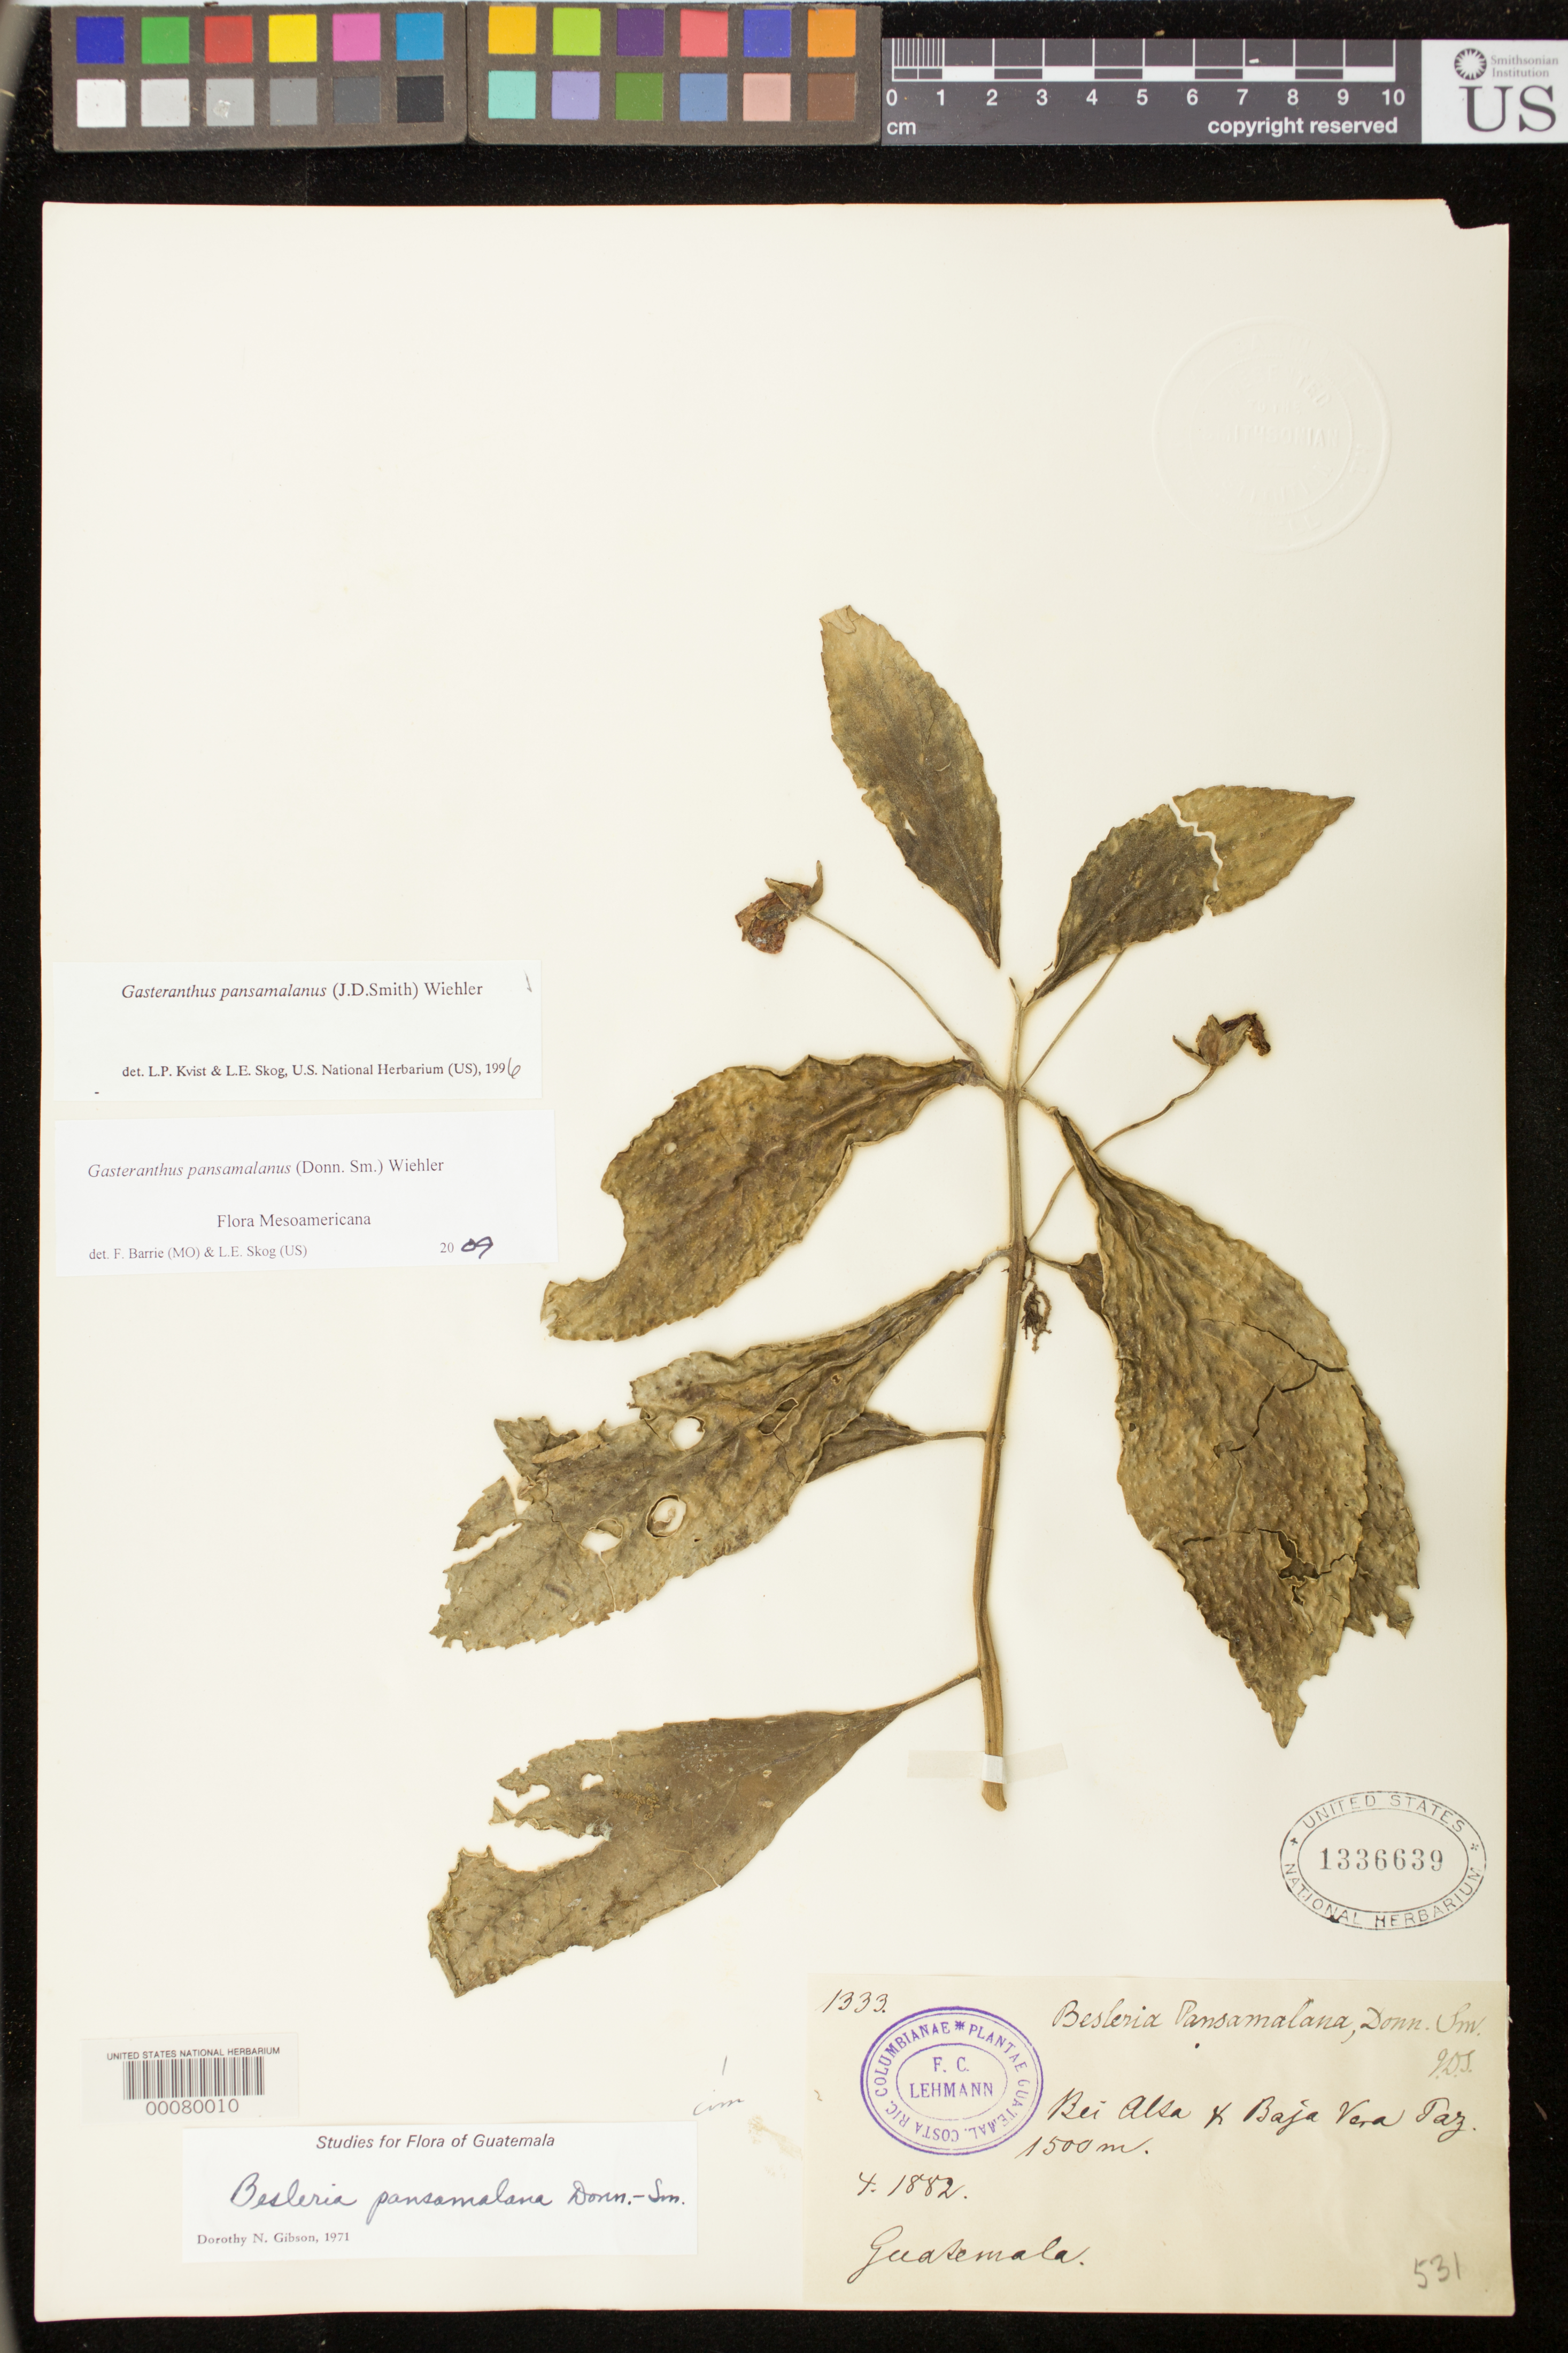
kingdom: Plantae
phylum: Tracheophyta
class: Magnoliopsida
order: Lamiales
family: Gesneriaceae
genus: Gasteranthus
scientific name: Gasteranthus pansamalanus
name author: (Donn. Sm.) Wiehler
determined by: Skog, Laurence E.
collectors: F. C. Lehmann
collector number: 1333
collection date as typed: Apr 1882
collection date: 1882-04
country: Guatemala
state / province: Baja Verapaz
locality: Bei Alsa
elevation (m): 1500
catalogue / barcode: US 1336639